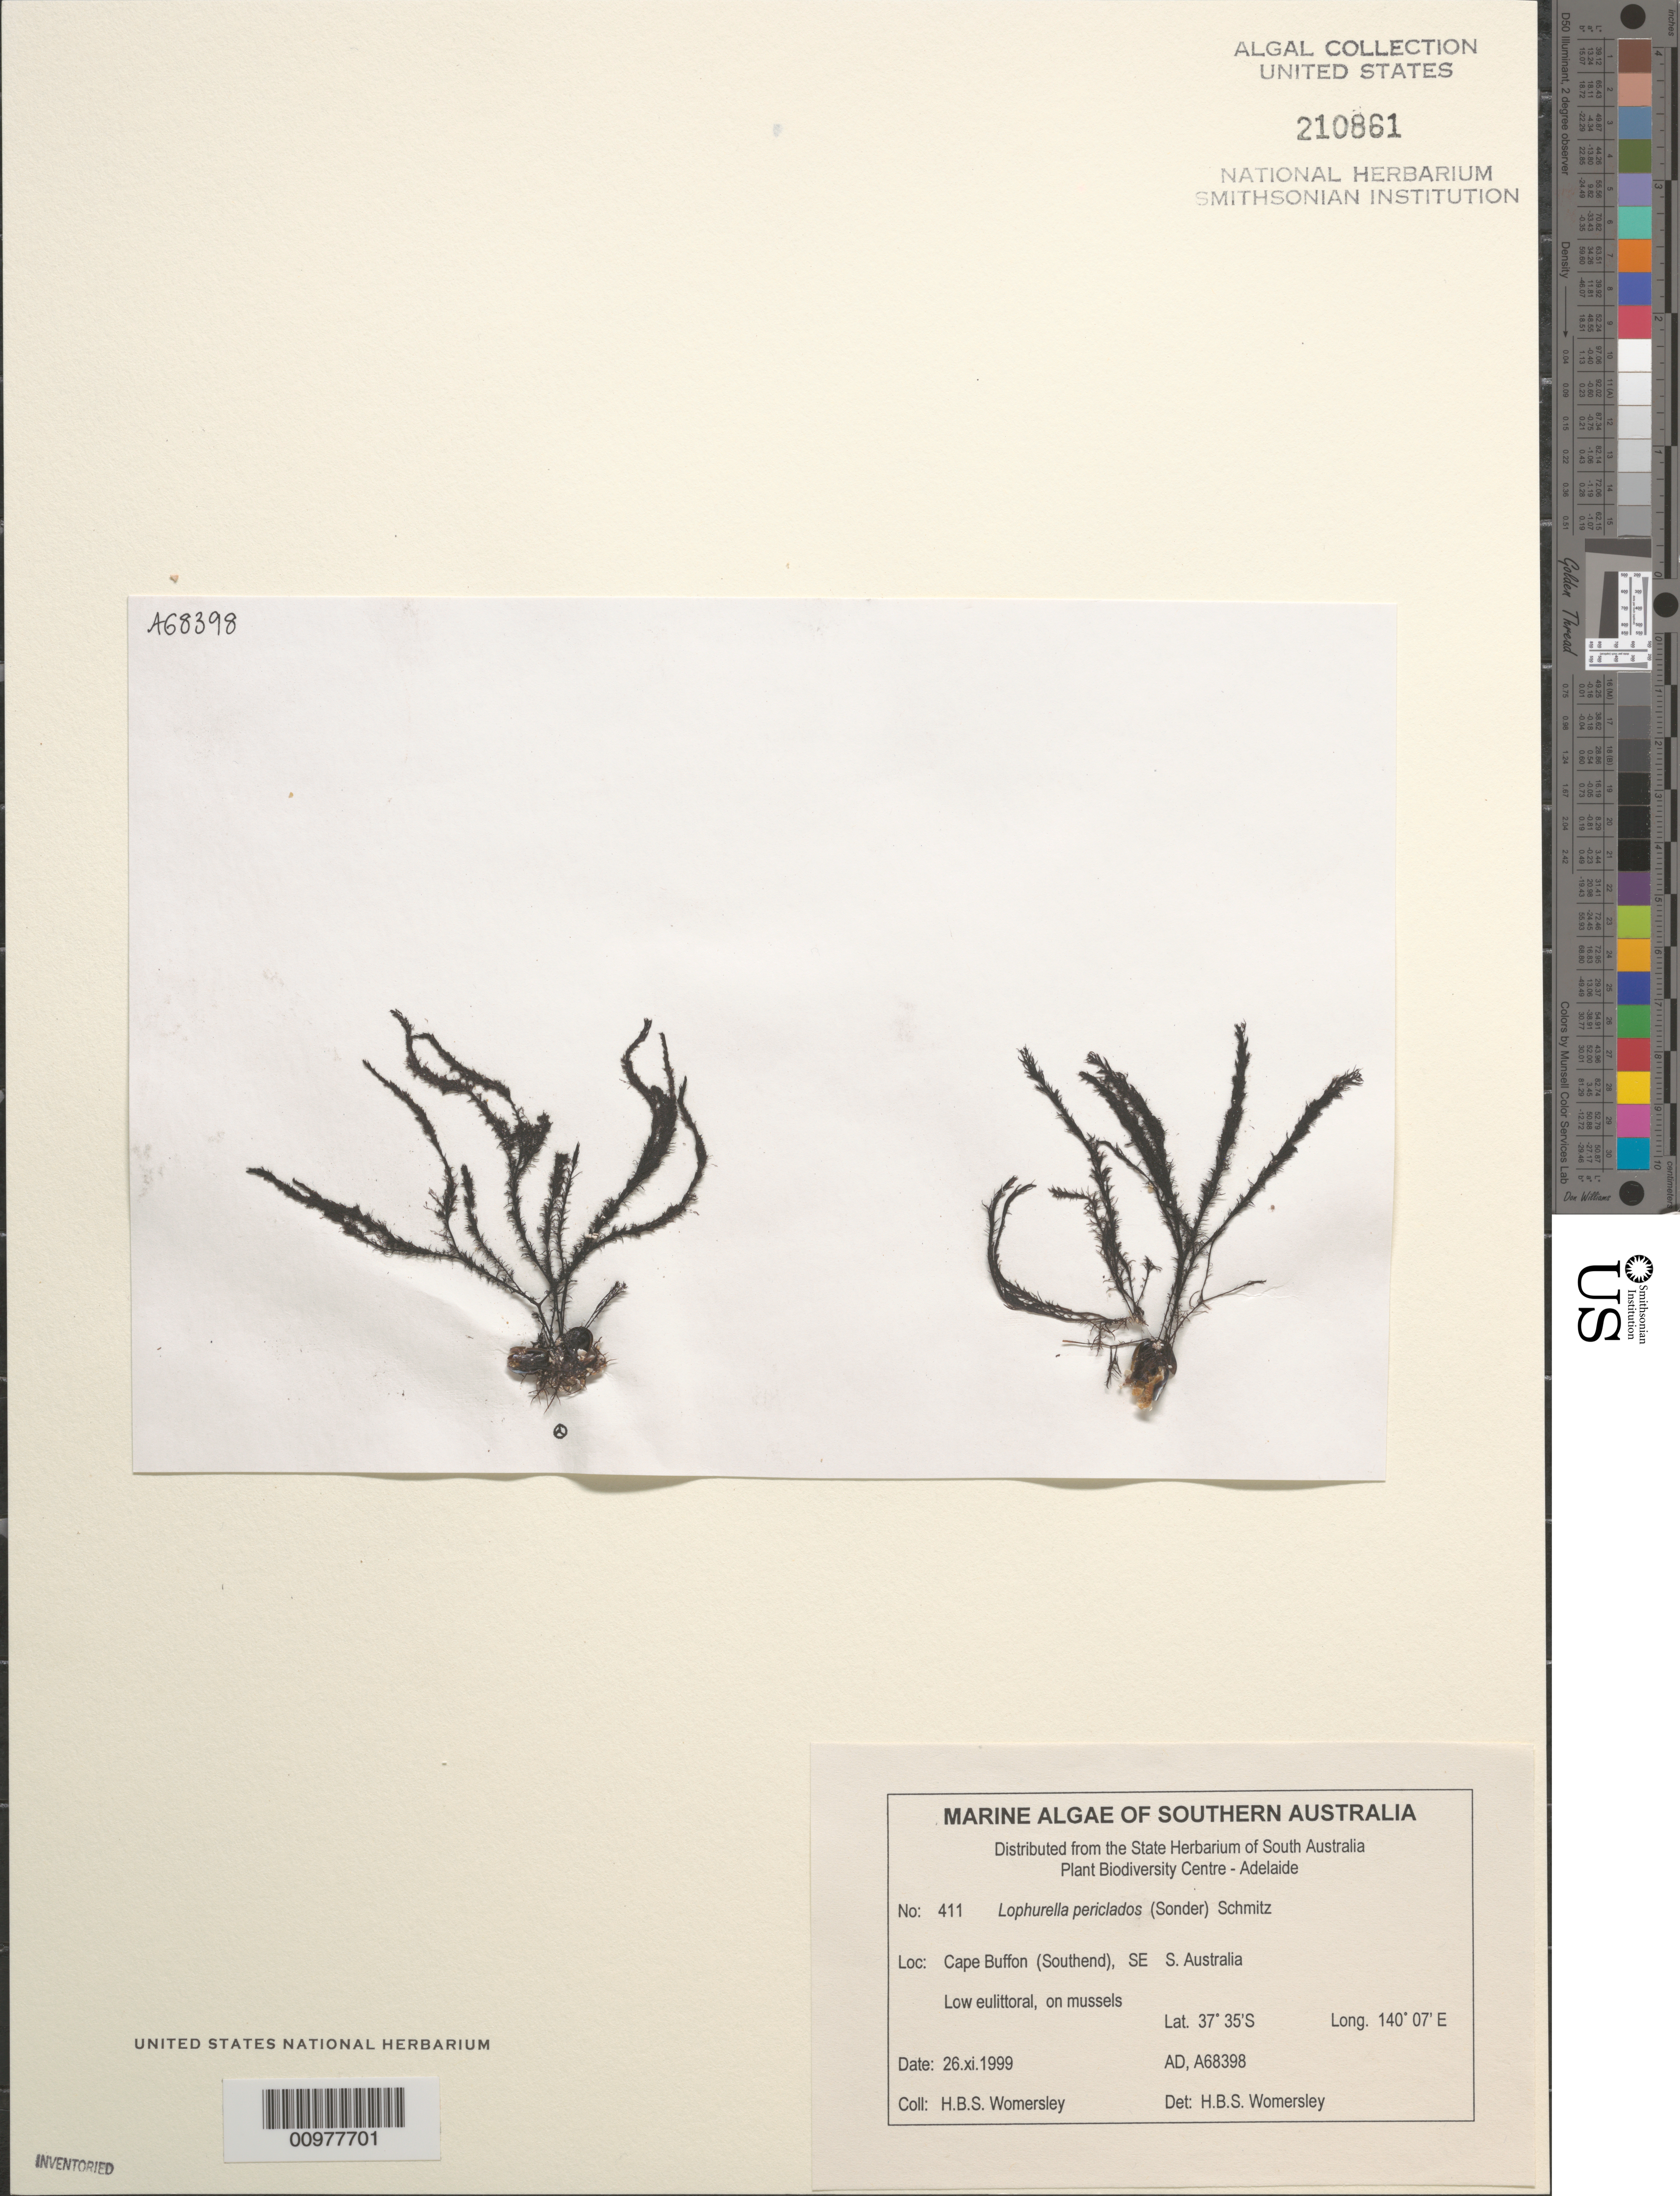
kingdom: Plantae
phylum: Rhodophyta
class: Florideophyceae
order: Ceramiales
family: Rhodomelaceae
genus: Lophurella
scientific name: Lophurella periclados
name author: (Sond.) F. Schmitz in Engl. & Prantl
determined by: Womersley, H. B. S.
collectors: H. B. S. Womersley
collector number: AD A68398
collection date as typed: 26 Nov 1999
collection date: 1999-11-26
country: Australia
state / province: South Australia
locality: Cape Buffon (Southend)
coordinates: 37 35'S, 140 07'E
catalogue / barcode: US 210861